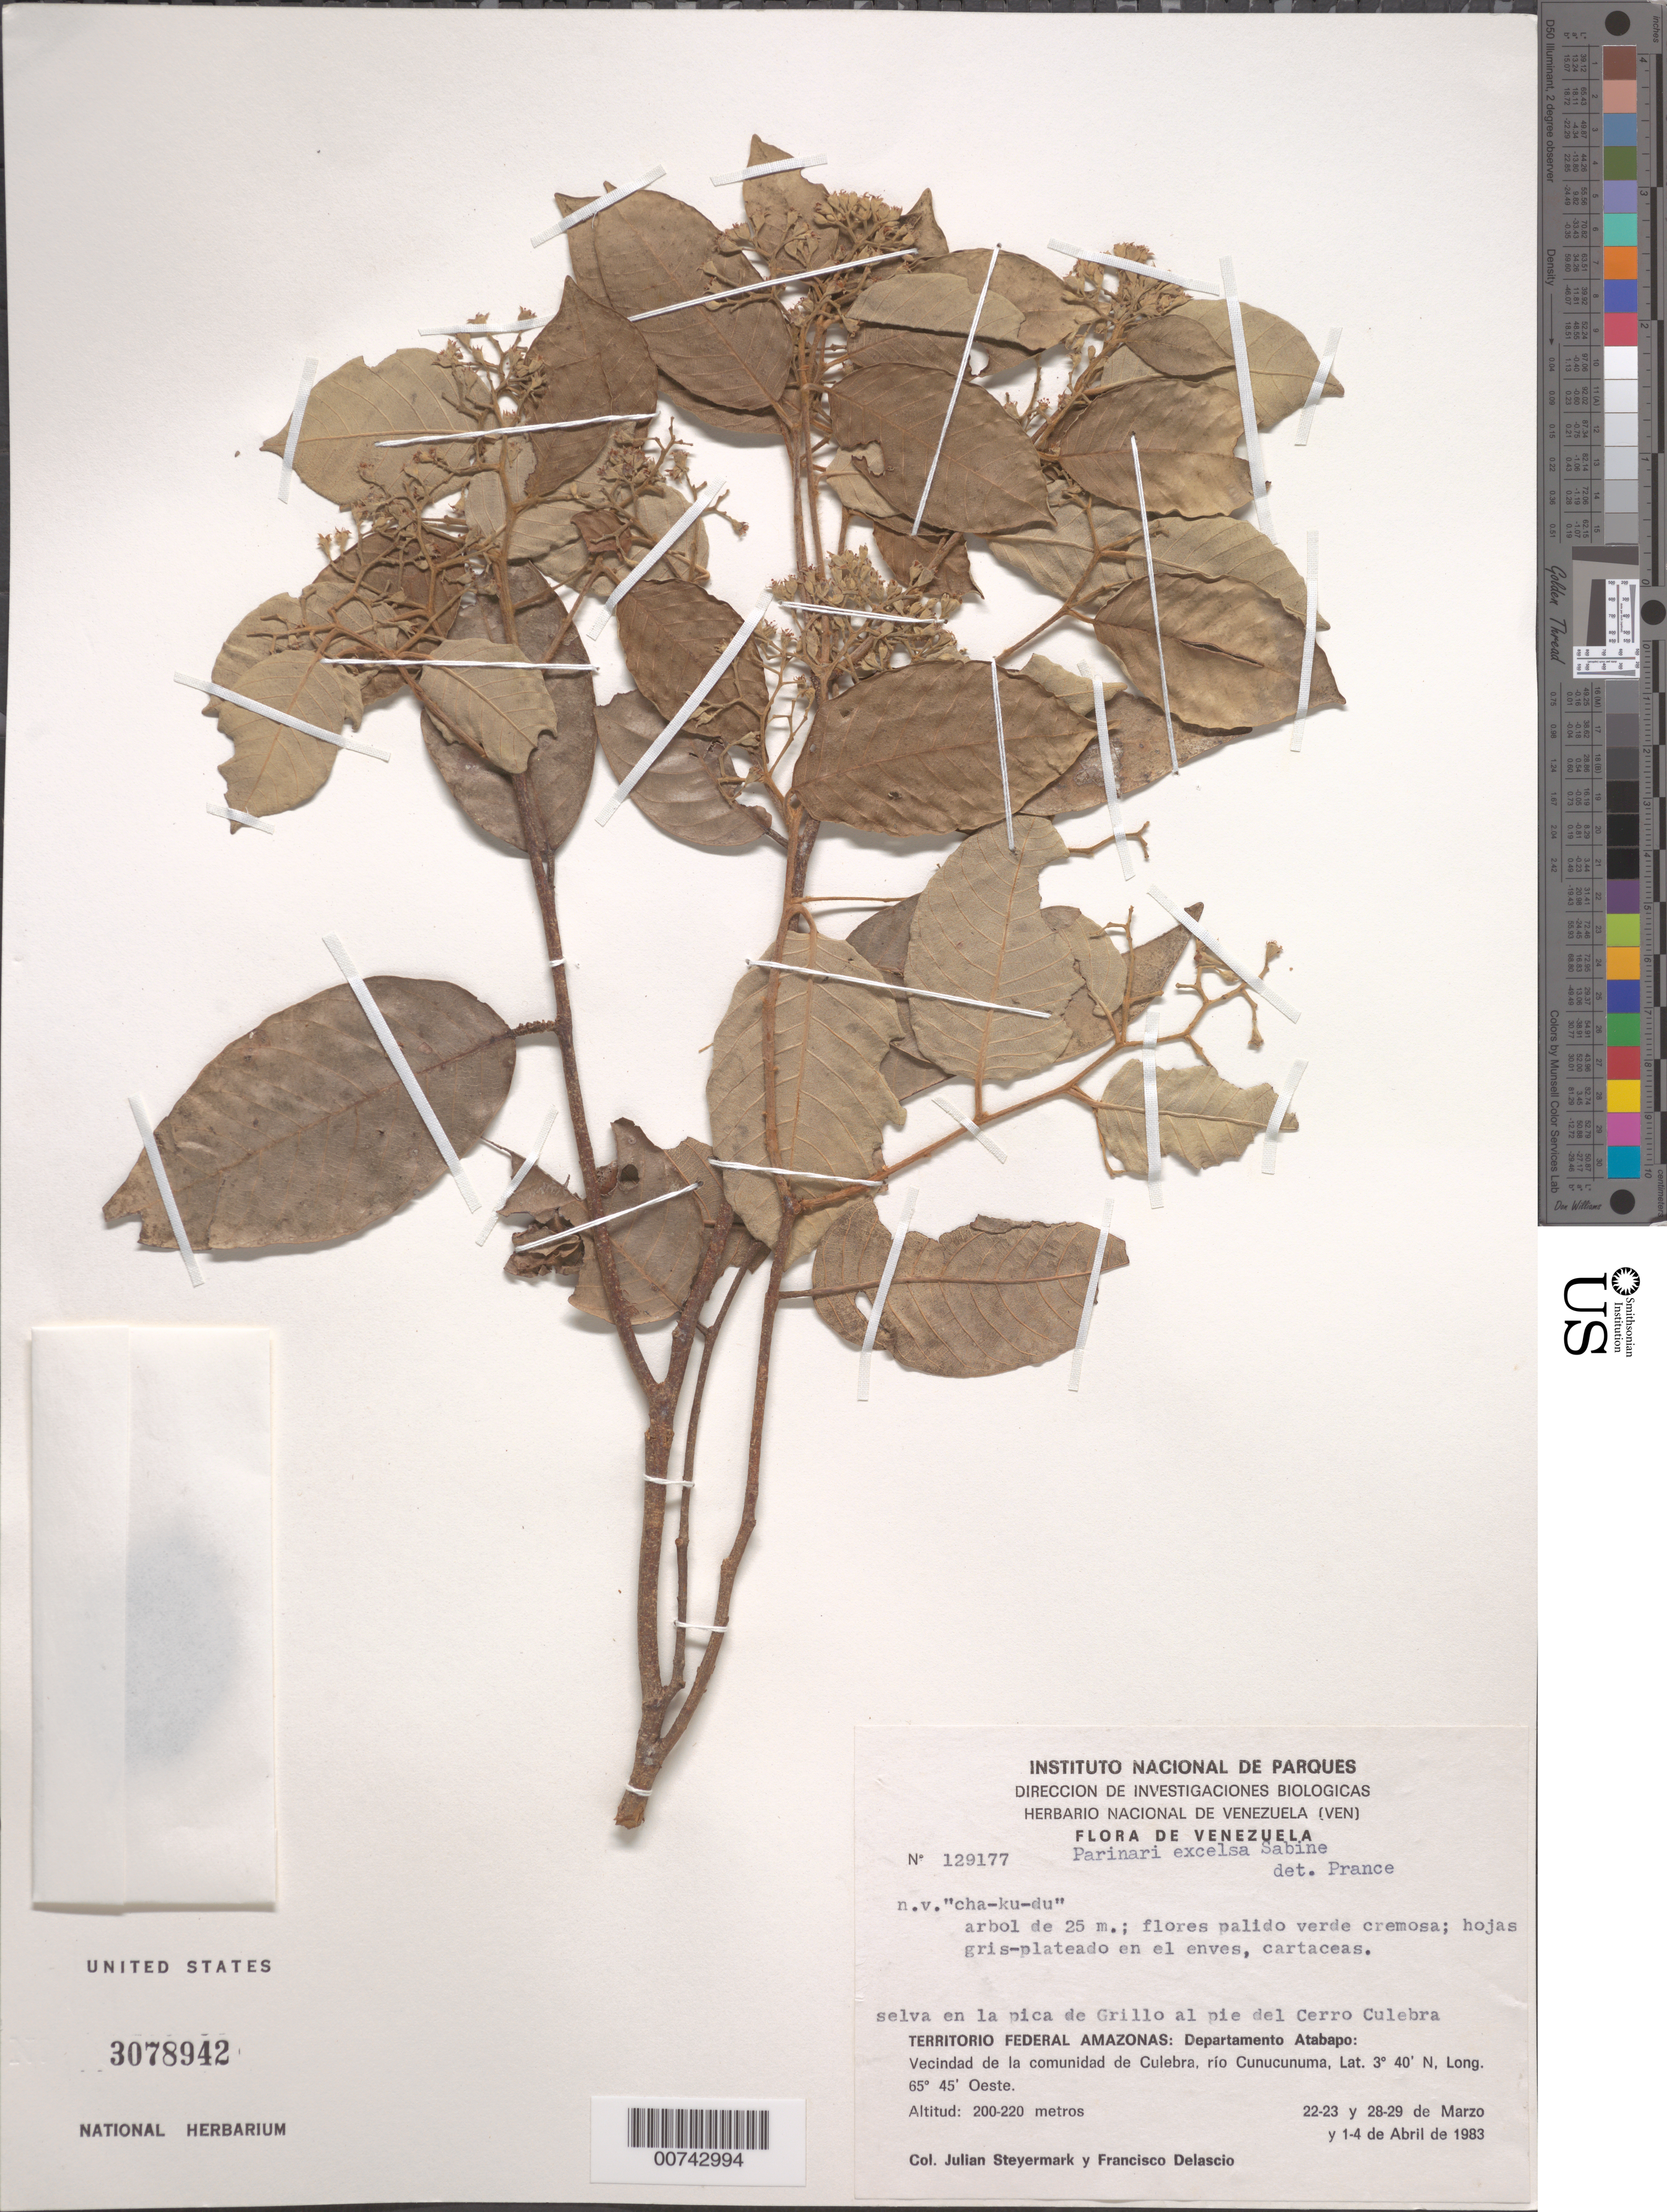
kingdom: Plantae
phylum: Tracheophyta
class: Magnoliopsida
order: Malpighiales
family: Chrysobalanaceae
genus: Parinari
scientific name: Parinari excelsa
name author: Sabine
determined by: Prance, G. T.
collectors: J. Steyermark & F. Delascio C.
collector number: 129177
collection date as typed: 1-Apr-83 to 4-Apr-83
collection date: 1983-04-01/1983-04-04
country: Venezuela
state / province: Amazonas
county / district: Atabapo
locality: Culebra comunidad vic., Río Cunucunuma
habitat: Selva en la pica de Grillo al pié del cerro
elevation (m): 200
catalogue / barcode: US 3078942